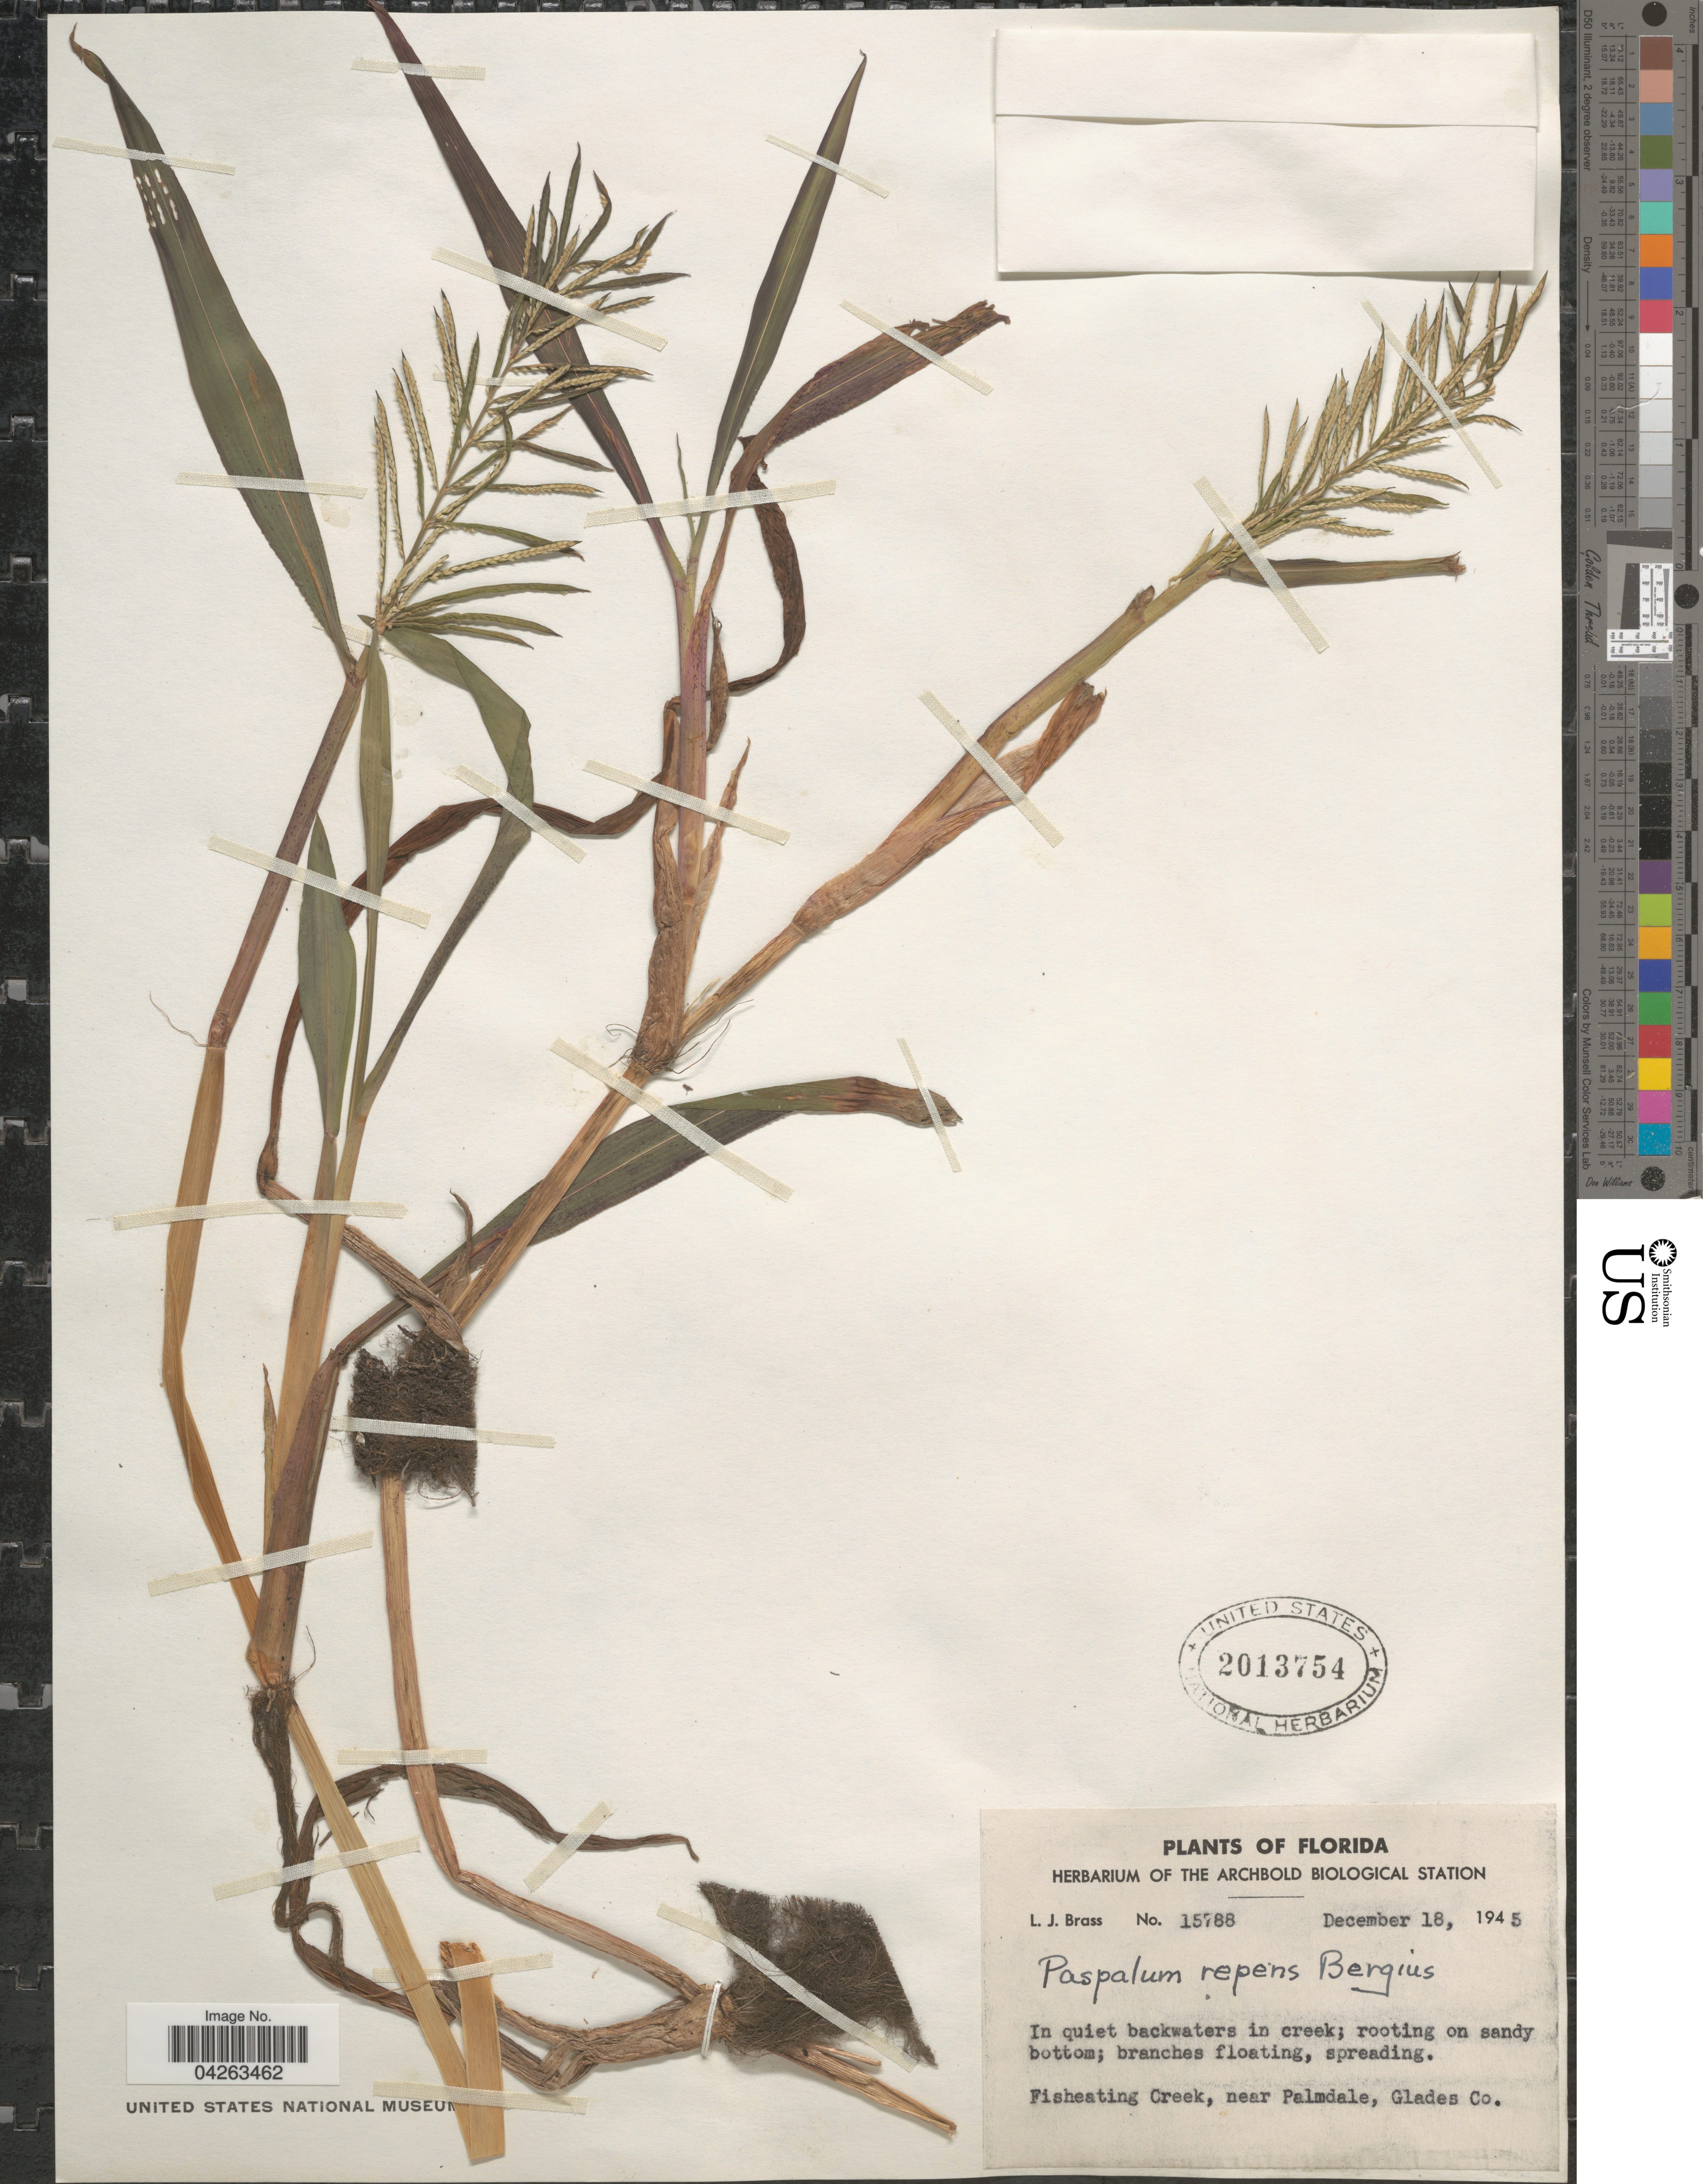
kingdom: Plantae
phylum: Tracheophyta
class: Liliopsida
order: Poales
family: Poaceae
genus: Paspalum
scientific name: Paspalum repens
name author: P.J. Bergius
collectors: L. J. Brass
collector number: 15788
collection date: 1945-12-18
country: United States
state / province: Florida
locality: Fisheating Creek, near Palmdale, Glades Co.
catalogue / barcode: US 2013754